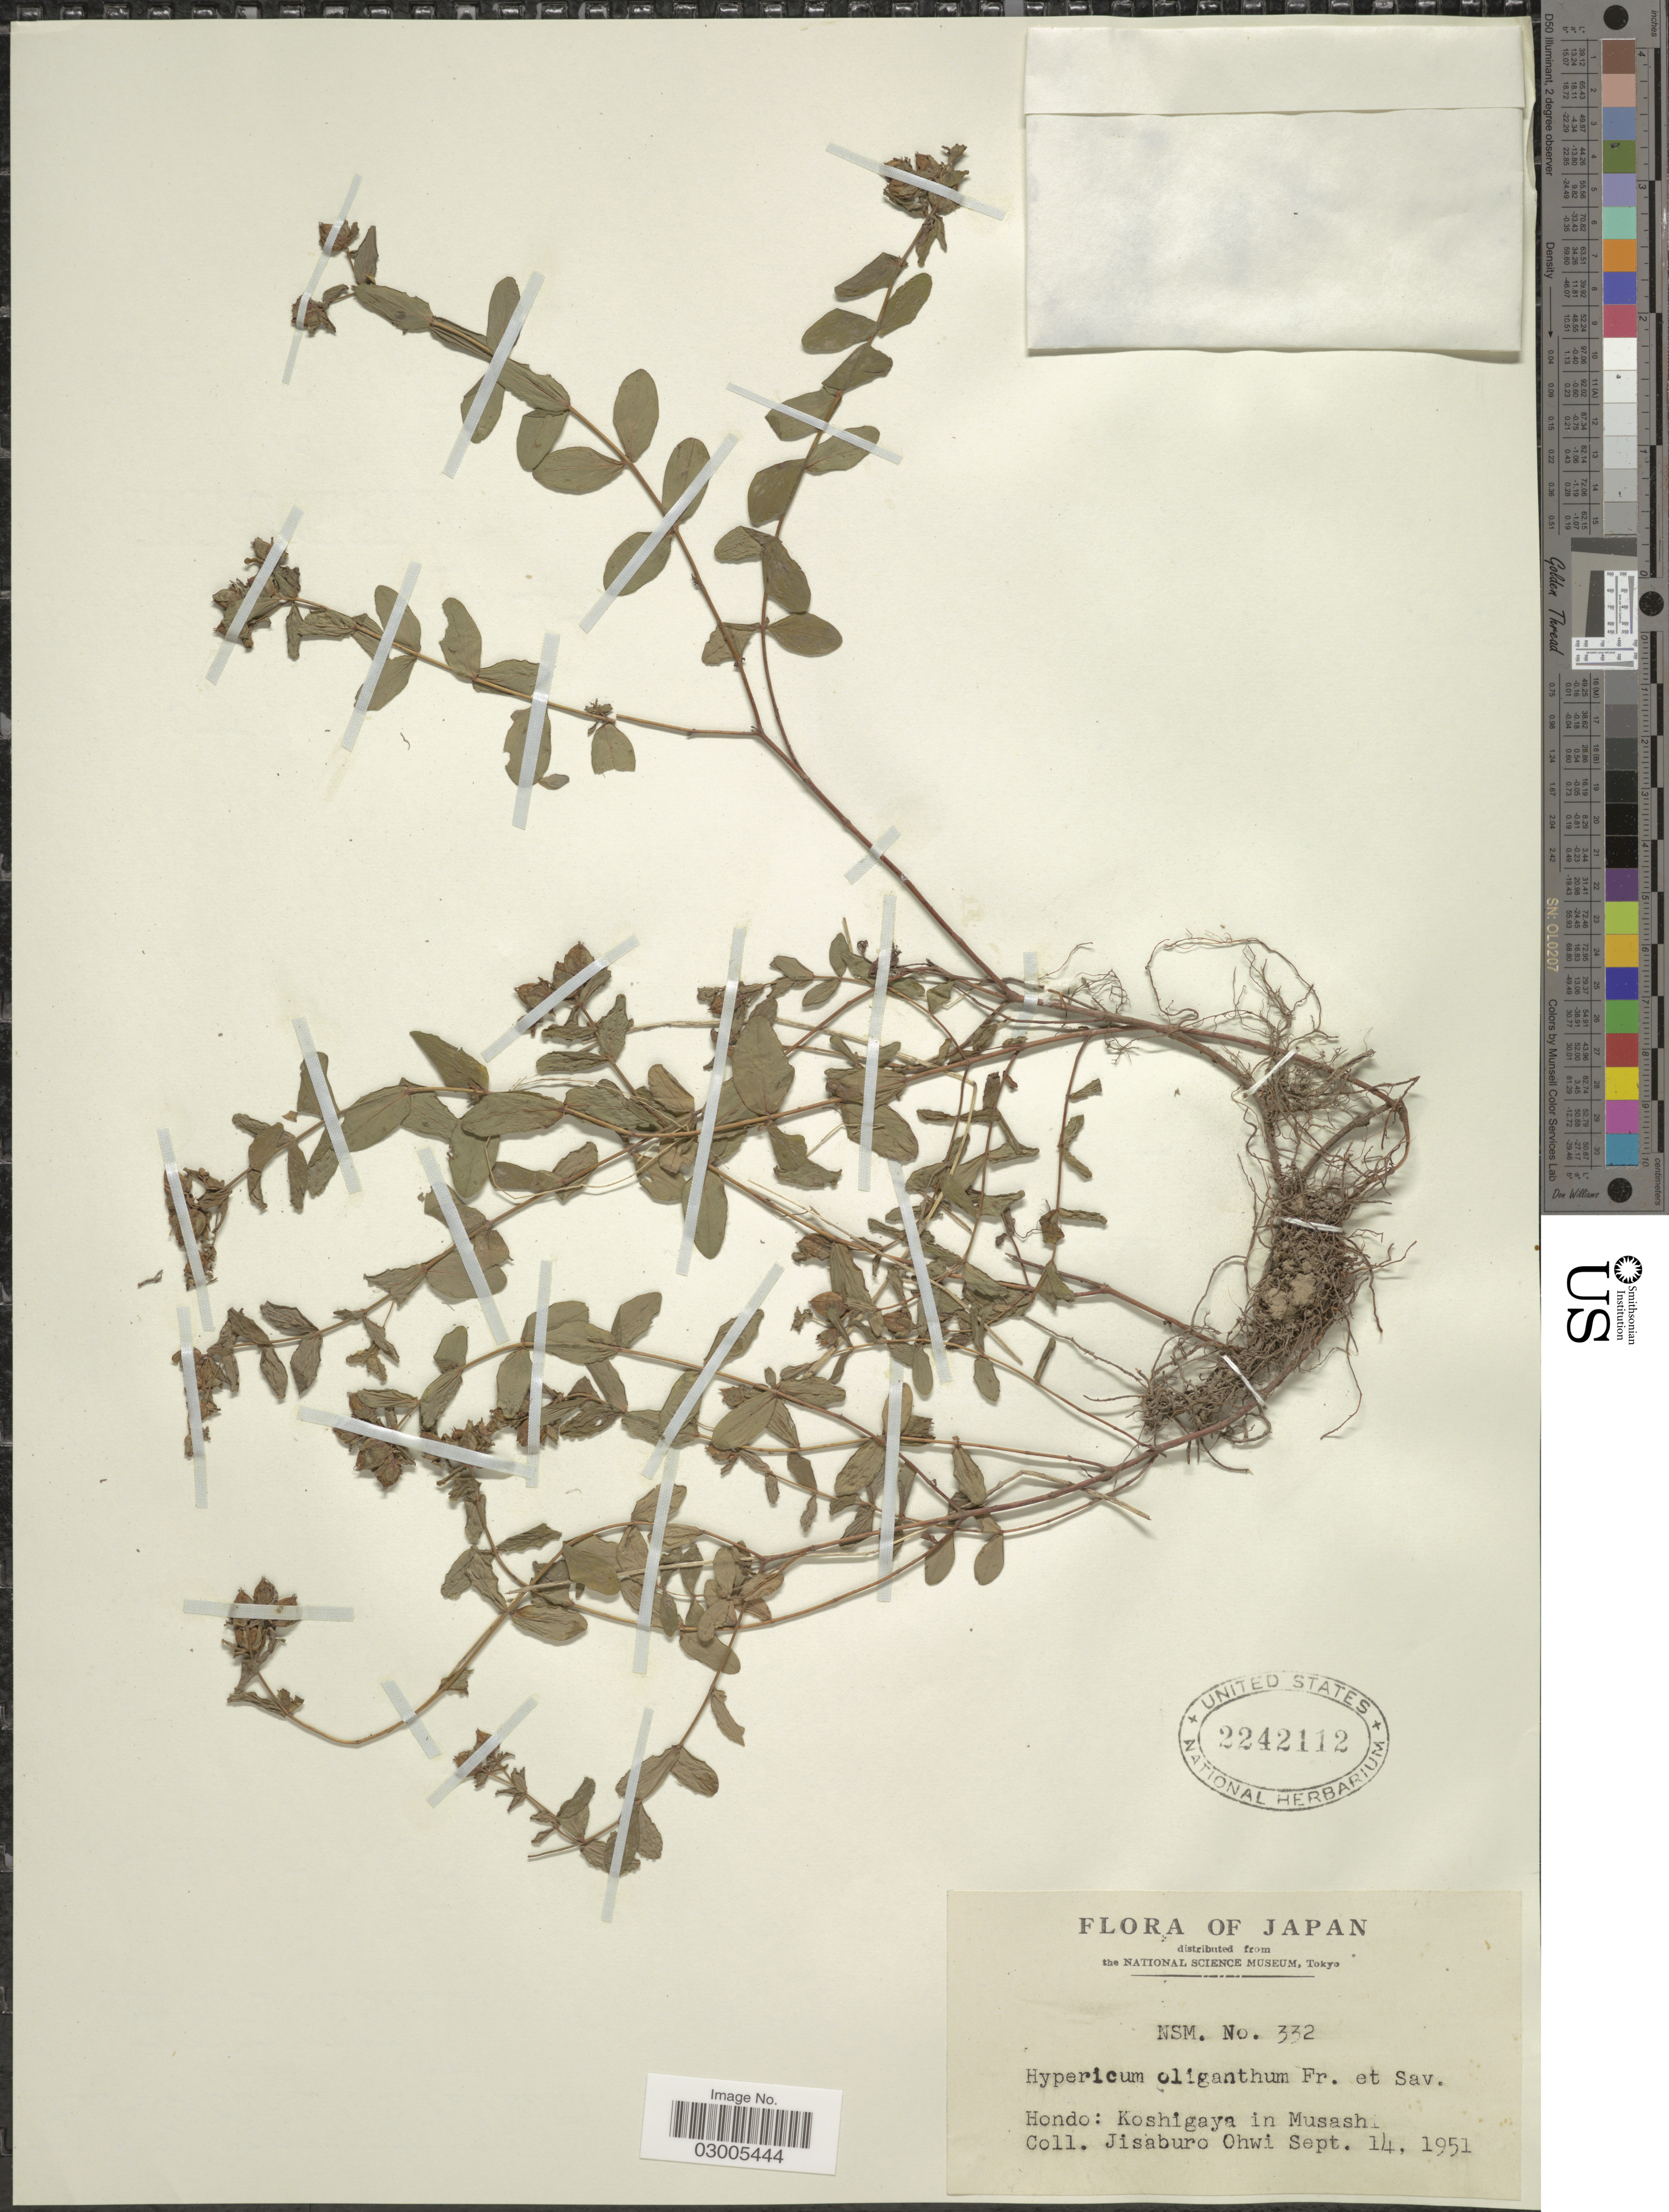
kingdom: Plantae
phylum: Tracheophyta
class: Magnoliopsida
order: Malpighiales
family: Hypericaceae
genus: Hypericum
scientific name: Hypericum oliganthum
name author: Franch. & Sav.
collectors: J. Ohwi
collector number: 332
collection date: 1951-09-14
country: Japan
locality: Koshigaya in Musashi.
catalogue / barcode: US 2242112